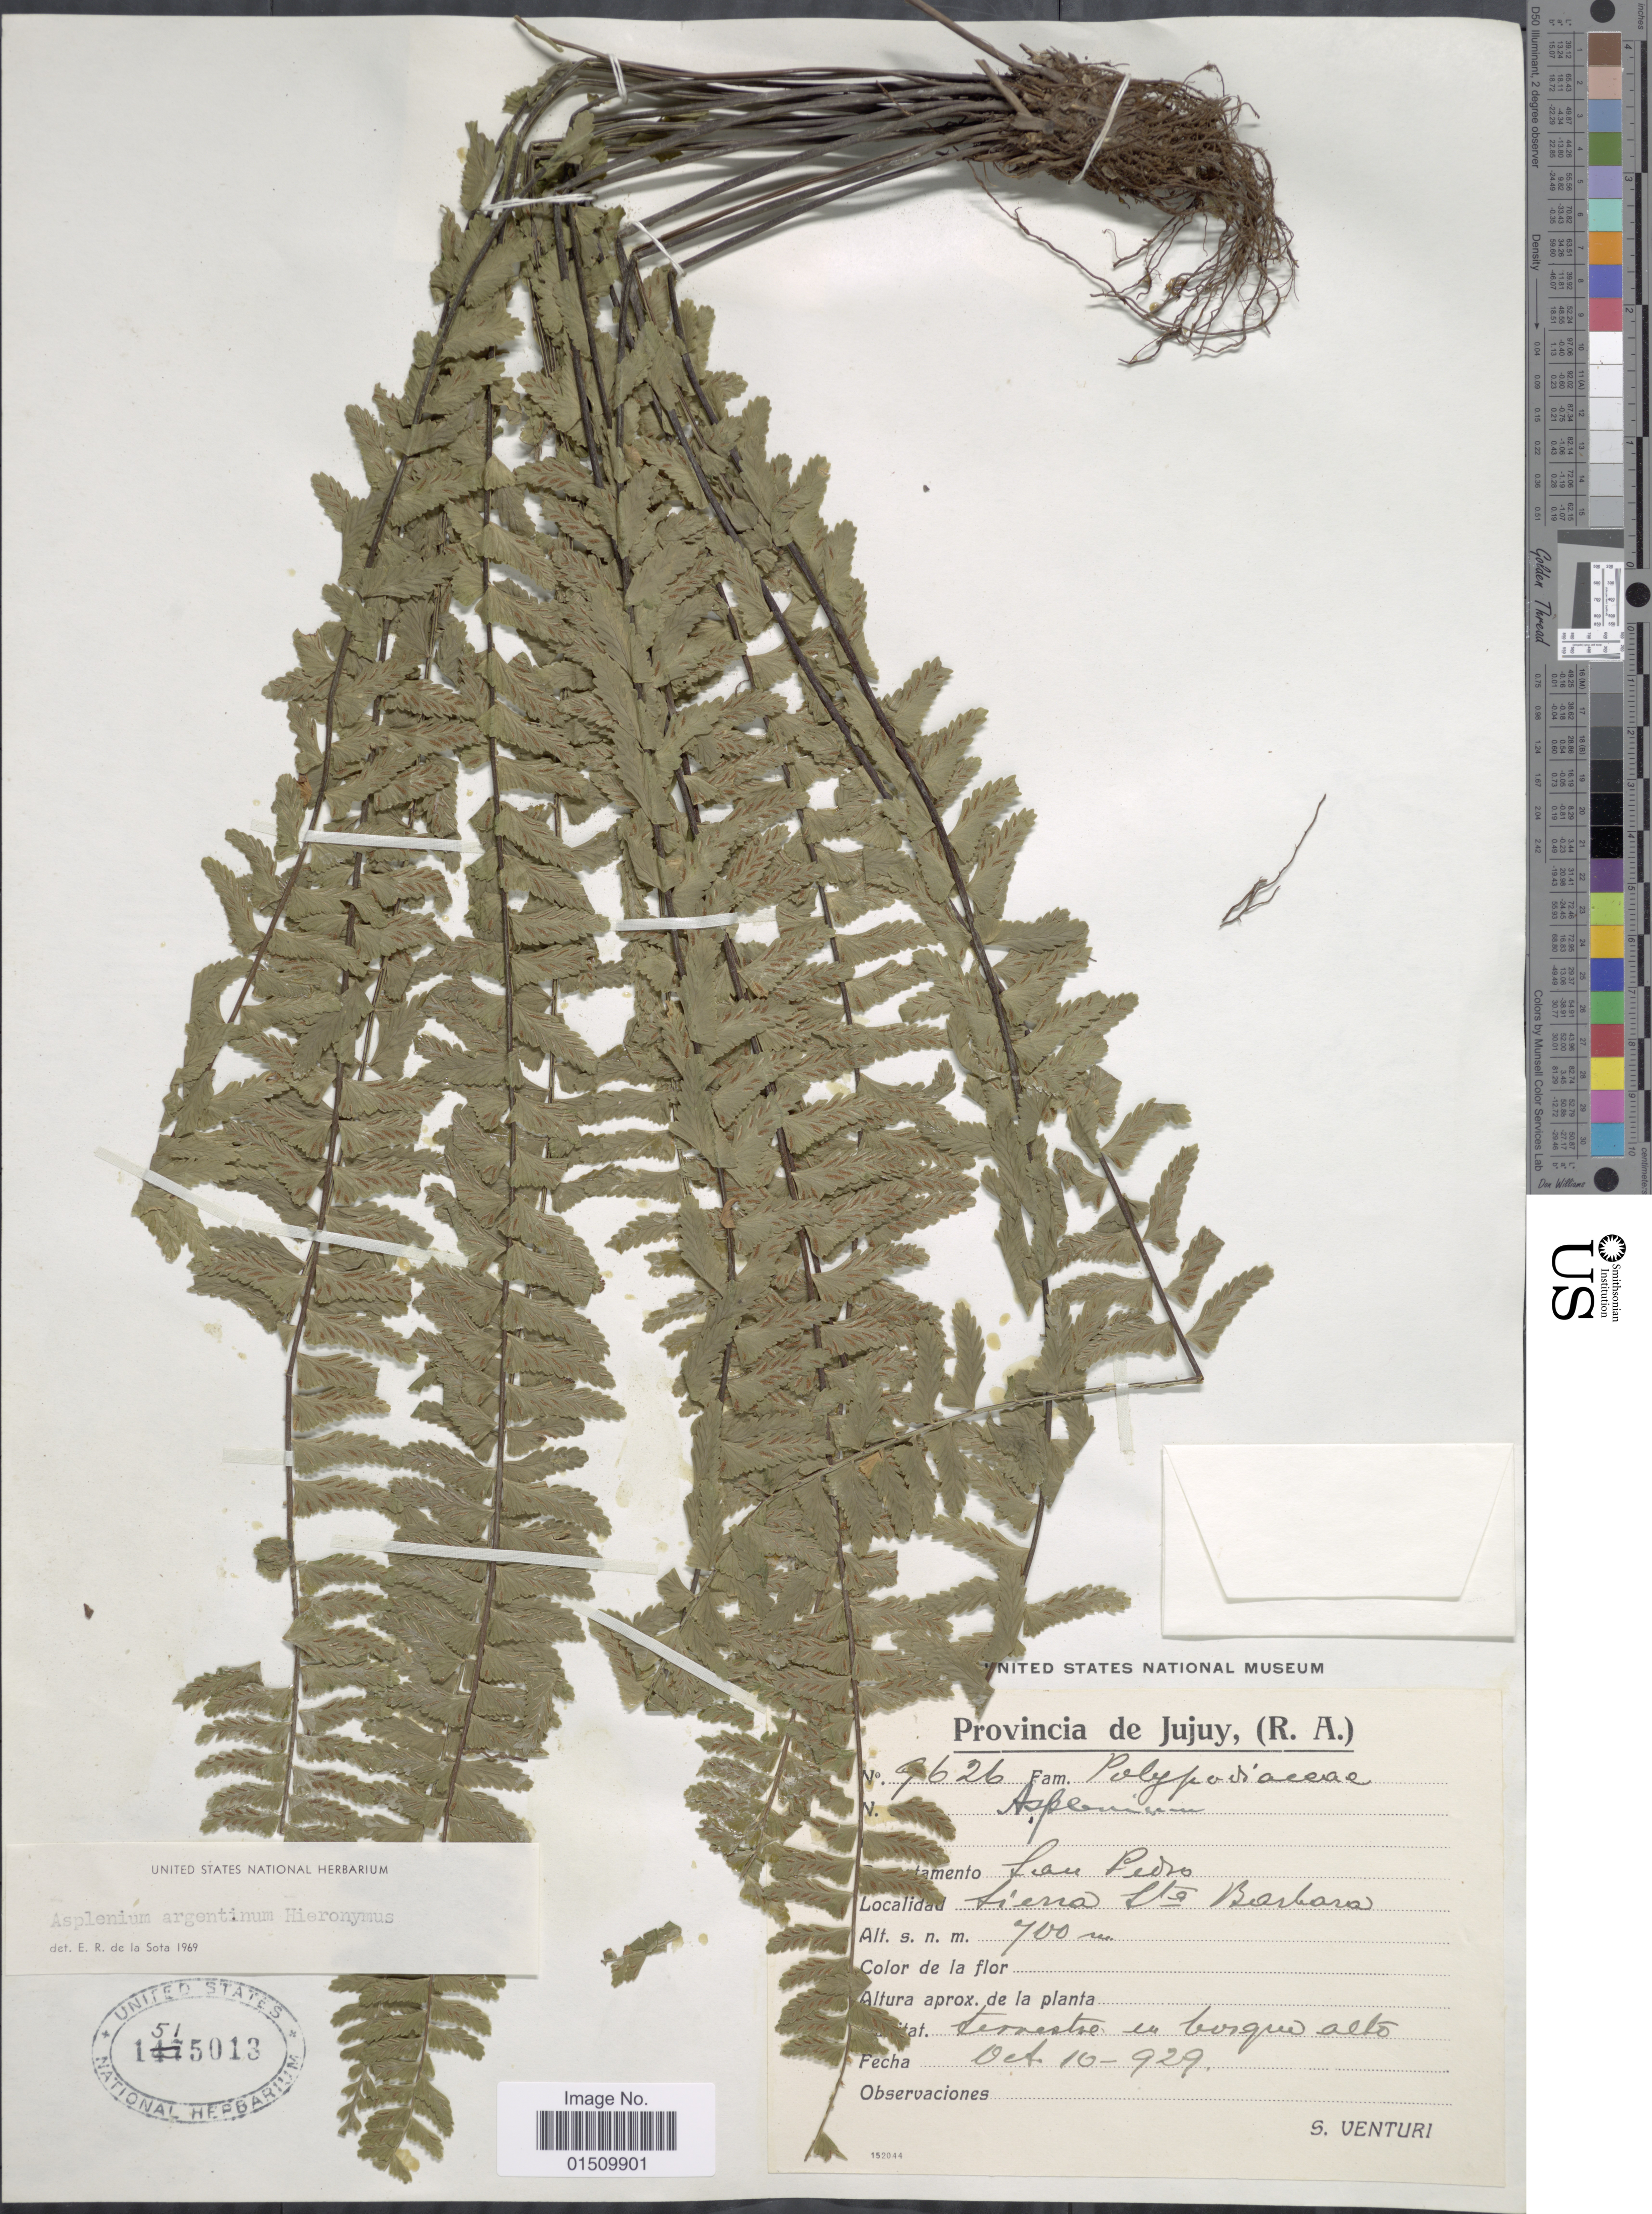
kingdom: Plantae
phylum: Tracheophyta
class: Polypodiopsida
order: Polypodiales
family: Aspleniaceae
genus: Asplenium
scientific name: Asplenium argentinum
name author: Hieron.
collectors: S. Venturi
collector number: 9626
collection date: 1929-10-10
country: Argentina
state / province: Jujuy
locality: Provincia de Jujuy, (R.A.), Departamento San Piedro, Siena sta. Barbara.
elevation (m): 700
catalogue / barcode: US 1515013